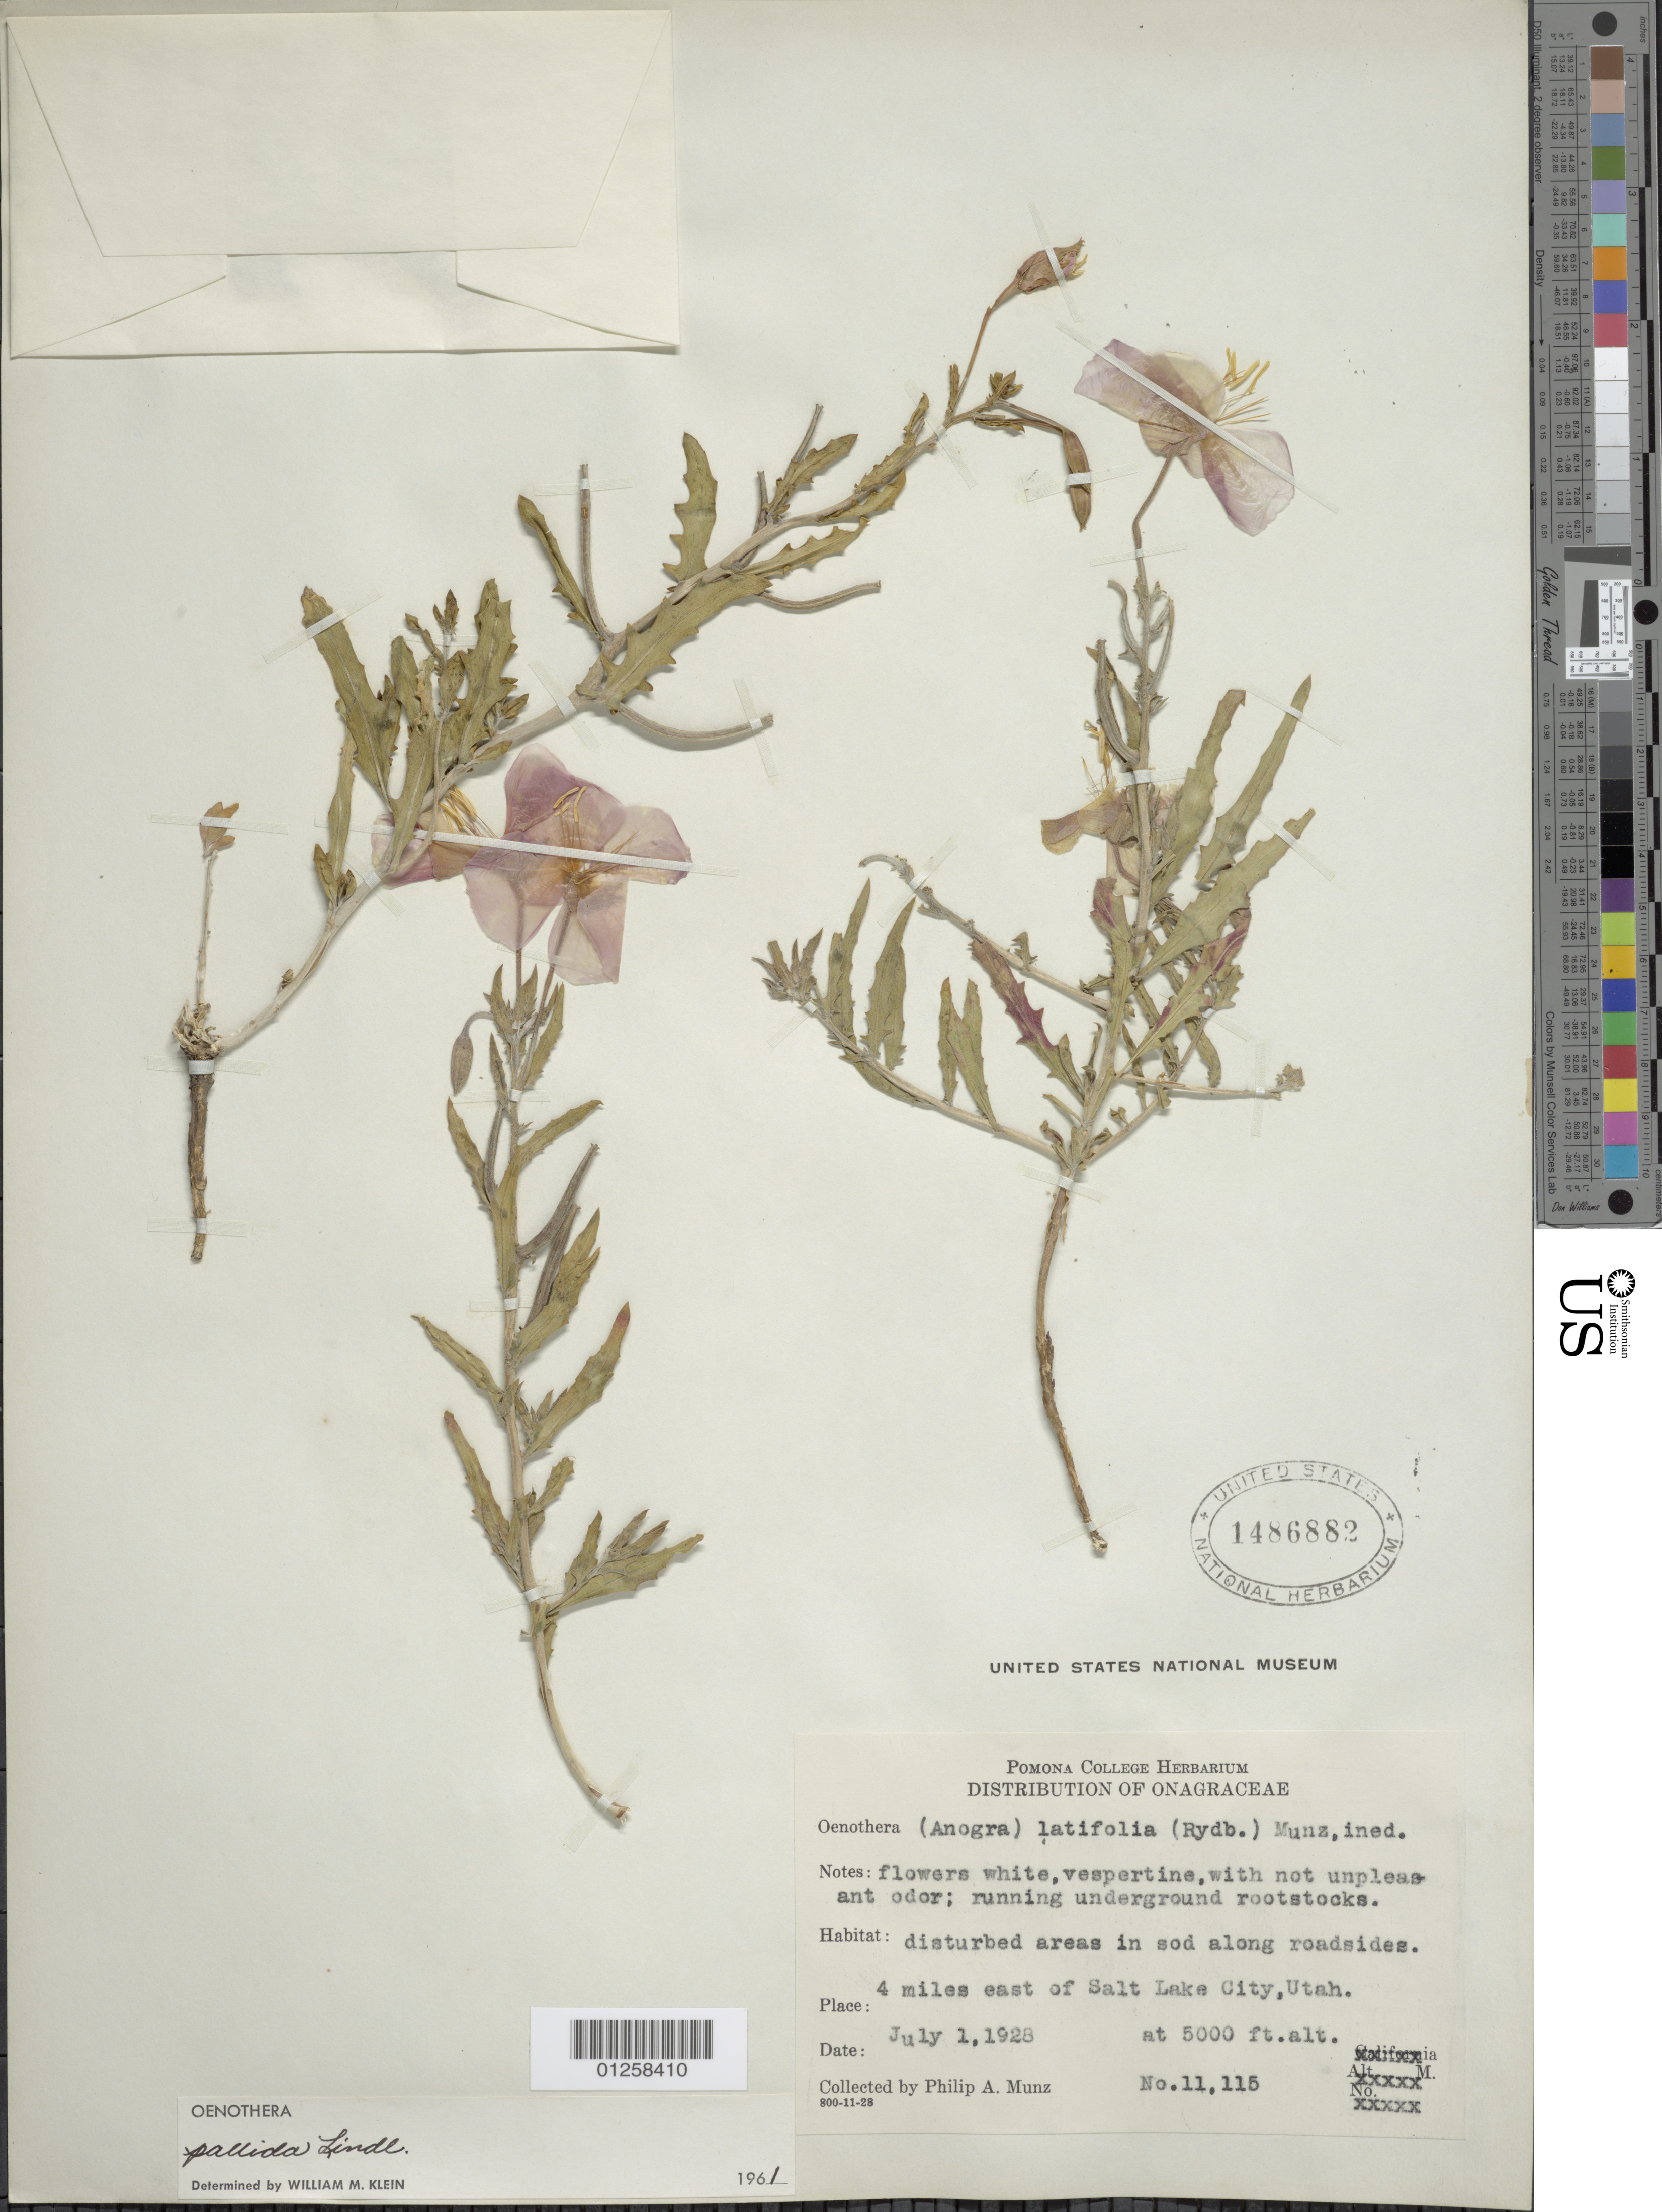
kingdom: Plantae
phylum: Tracheophyta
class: Magnoliopsida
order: Myrtales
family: Onagraceae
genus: Oenothera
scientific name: Oenothera pallida subsp. pallida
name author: Lindl.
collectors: P. A. Munz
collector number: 11115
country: United States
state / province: Utah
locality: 4 miles east of Salt Lake City.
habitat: Disturbed area in sod along roadsides.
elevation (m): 1524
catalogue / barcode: US 1486882